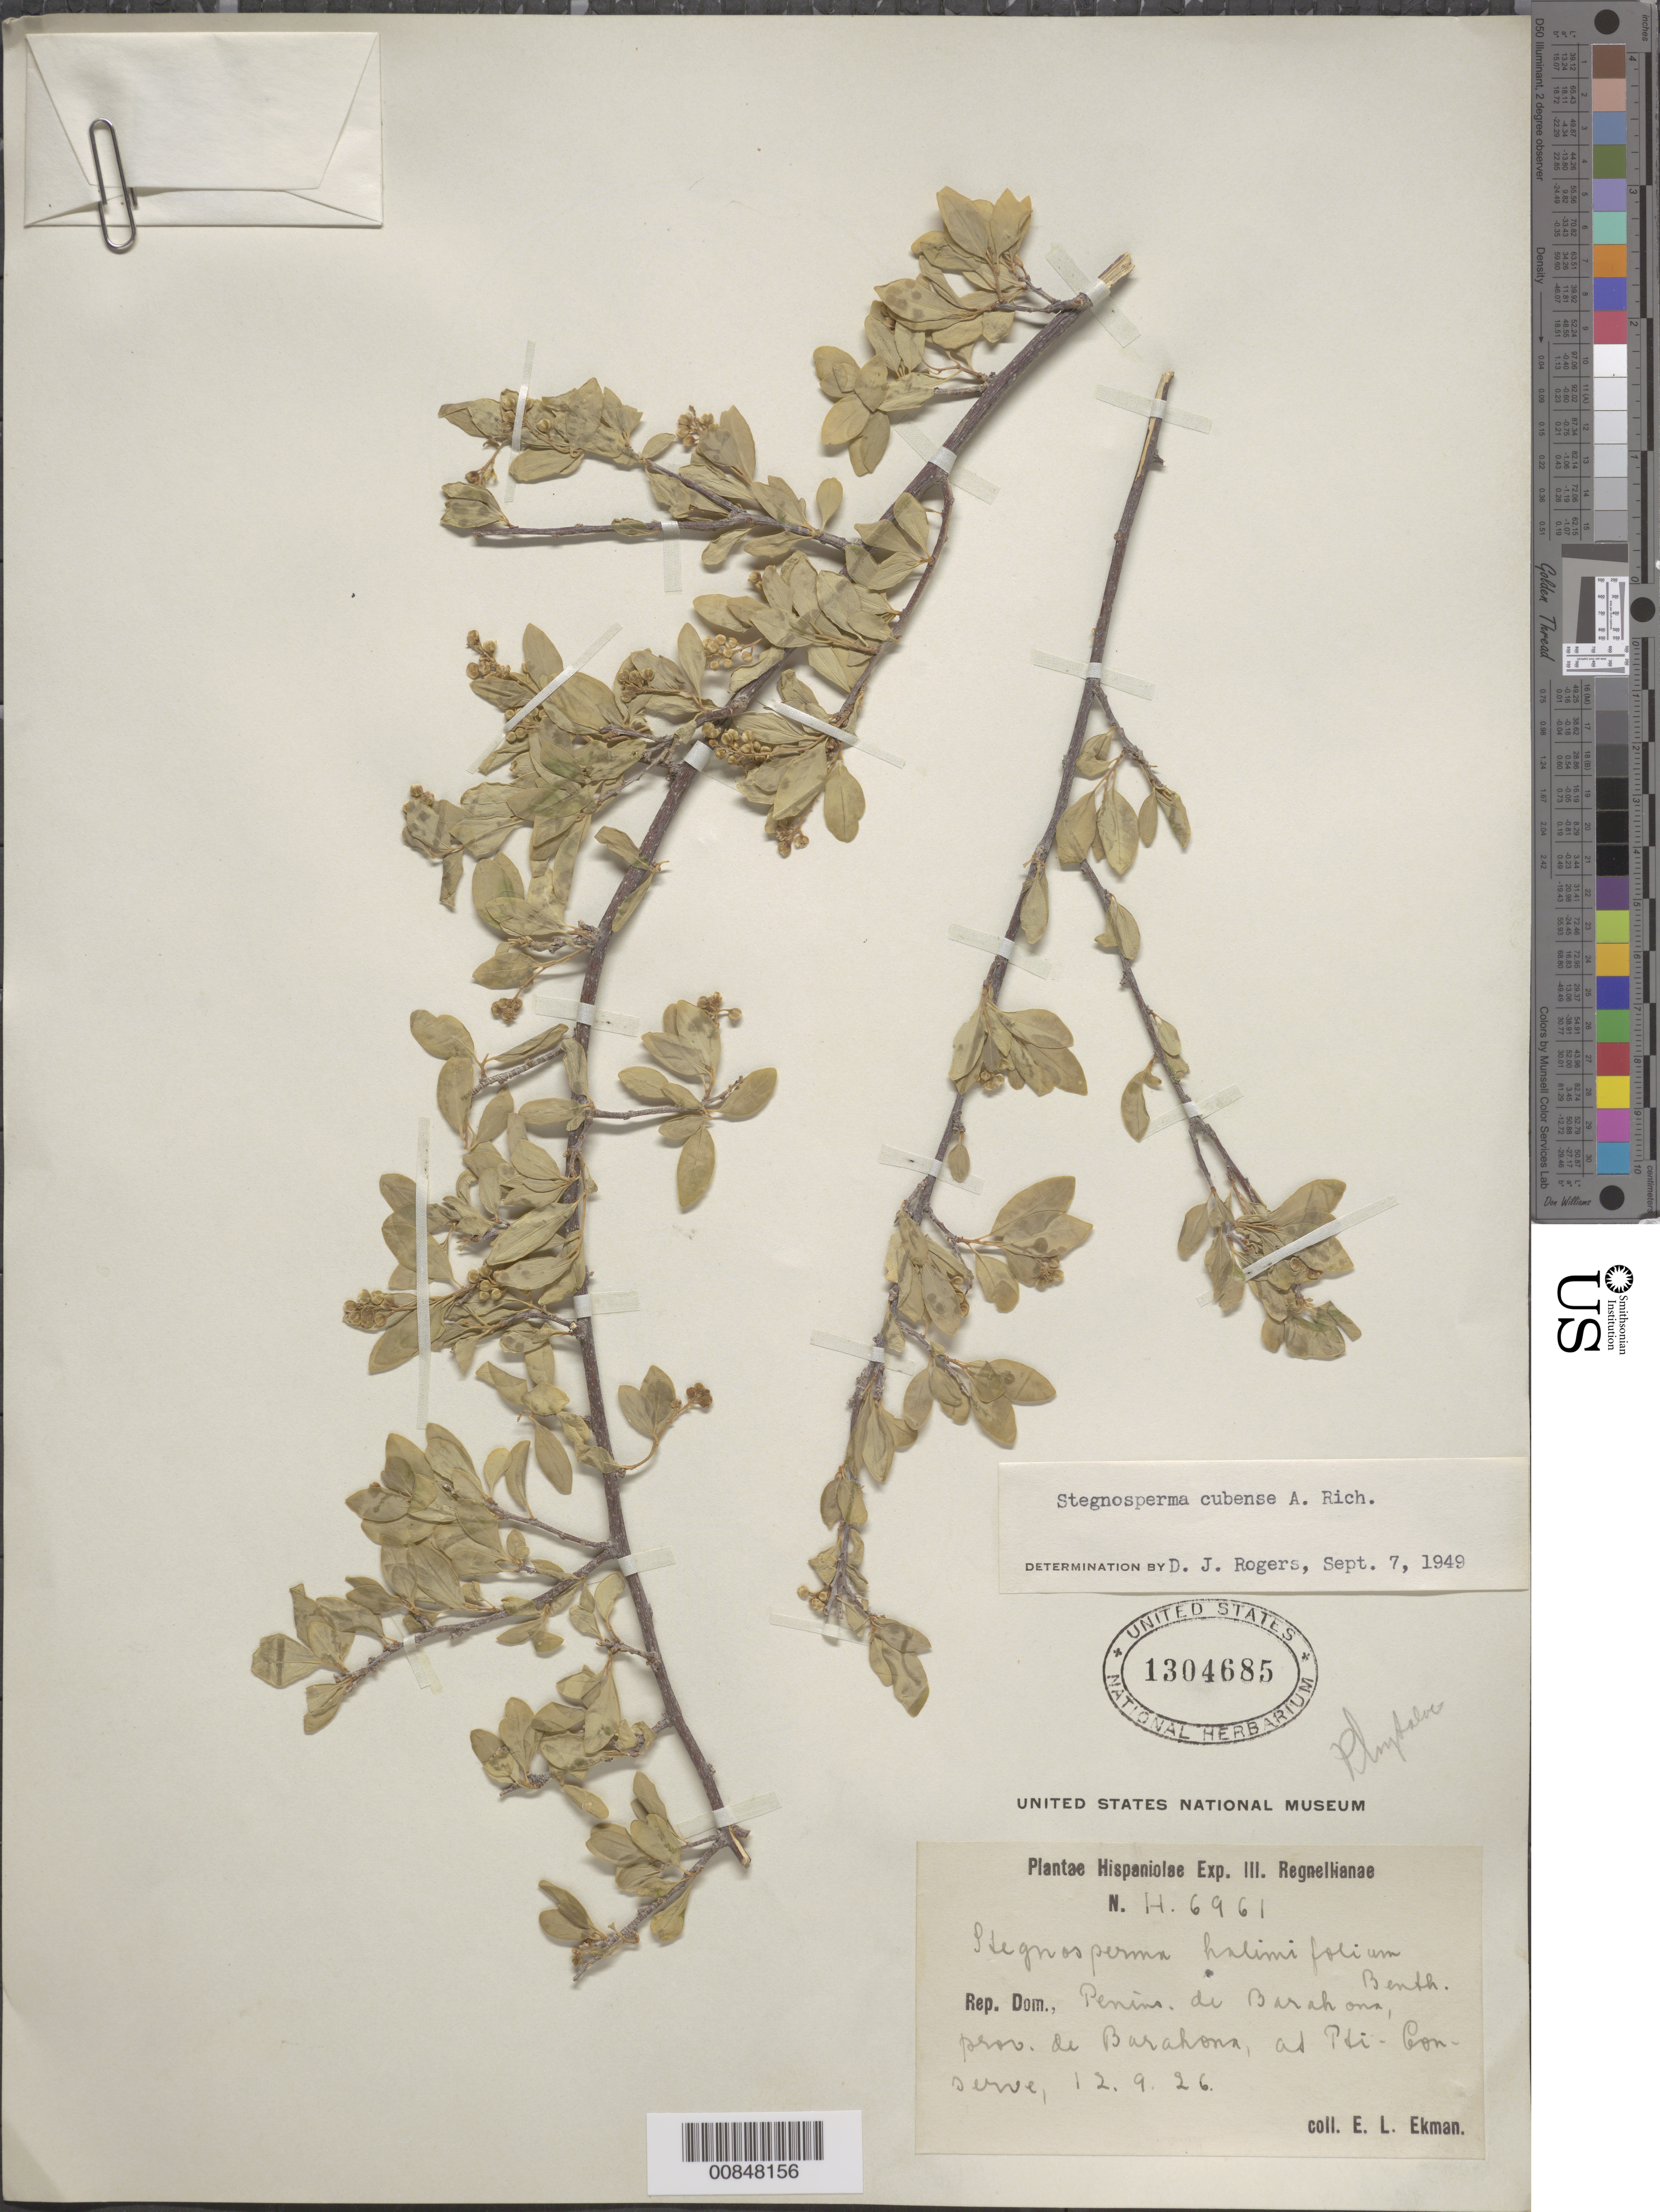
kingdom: Plantae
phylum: Tracheophyta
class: Magnoliopsida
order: Caryophyllales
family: Stegnospermataceae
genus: Stegnosperma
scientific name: Stegnosperma cubense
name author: A. Rich.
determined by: Rogers, D. J.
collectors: E. L. Ekman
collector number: H 6961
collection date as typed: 12 Sep 1926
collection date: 1926-09-12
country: Dominican Republic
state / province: Barahona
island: Hispaniola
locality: Península de Barahona, at Pte-Conserve.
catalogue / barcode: US 1304685